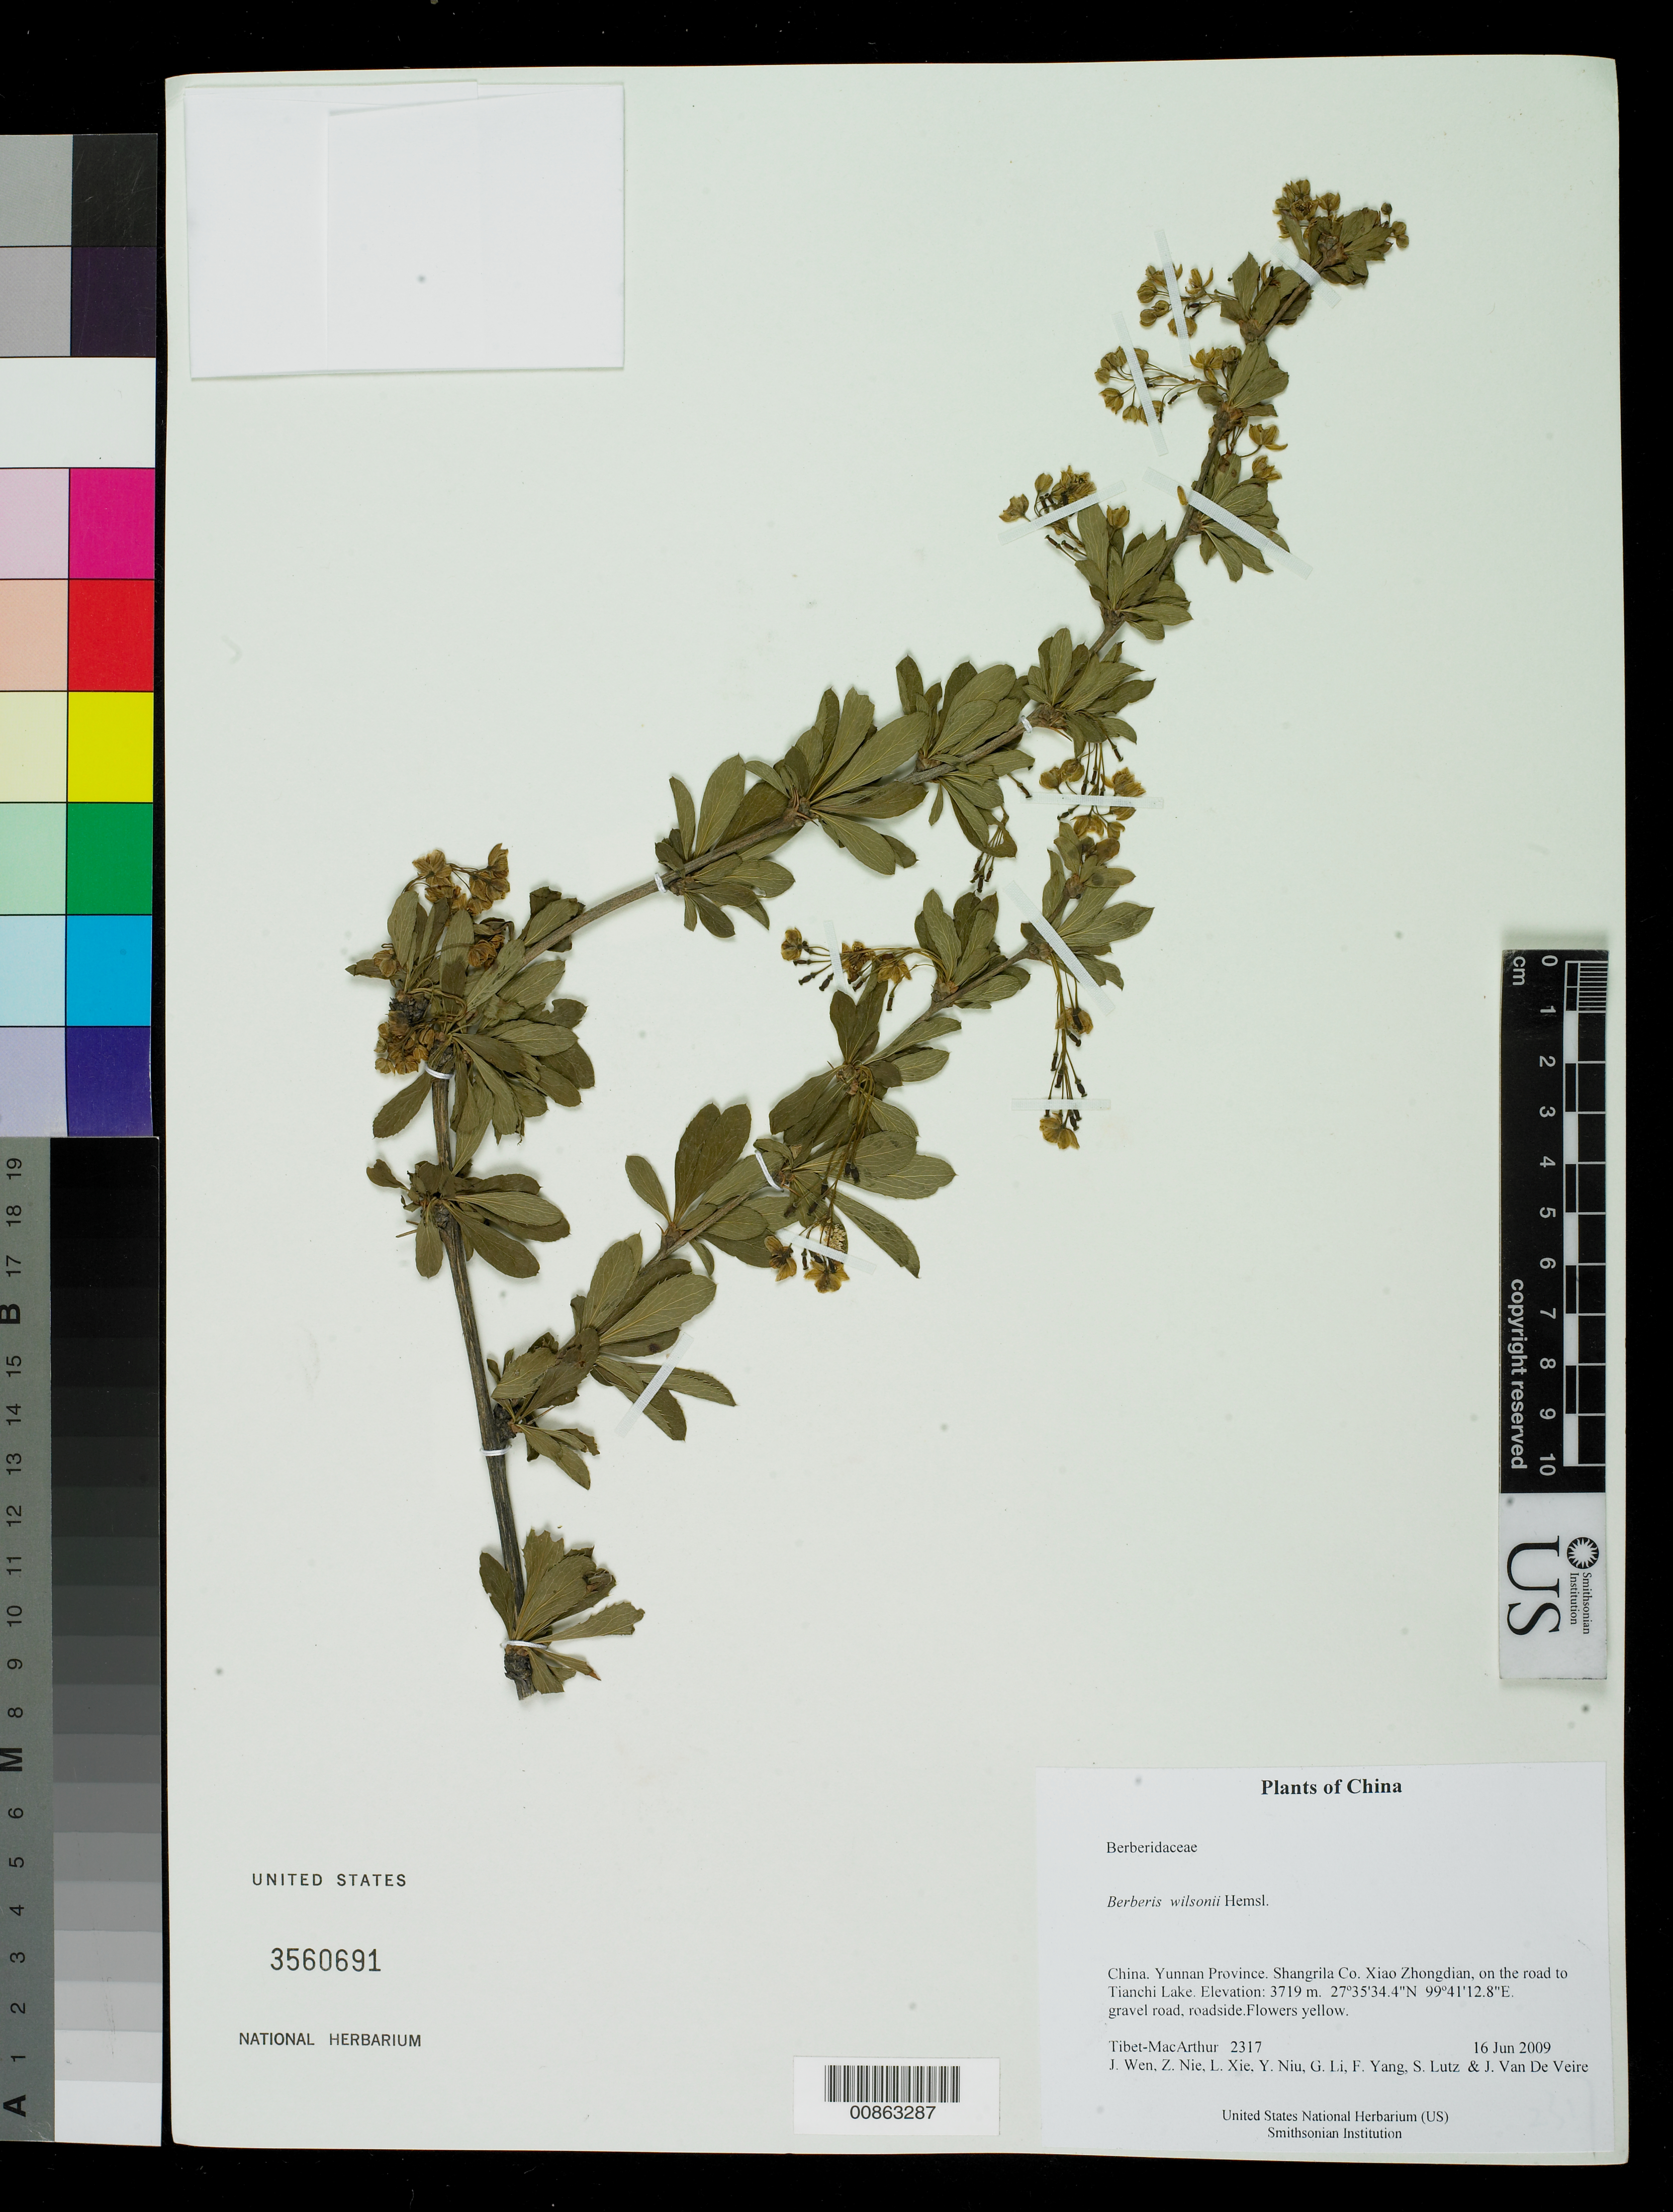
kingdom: Plantae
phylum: Tracheophyta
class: Magnoliopsida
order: Ranunculales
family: Berberidaceae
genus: Berberis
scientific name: Berberis wilsoniae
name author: Hemsl.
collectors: Tibet-MacArthur, J. Wen, Z. Nie, L. Xie, Y. Niu, G. Li, F. Yang, S. Lutz & J. Van De Veire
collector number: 2317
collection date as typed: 16 Jun 2009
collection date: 2009-06-16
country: China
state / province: Yunnan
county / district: Shangrila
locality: Xiao Zhongdian, on the road to Tianchi Lake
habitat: gravel road, roadside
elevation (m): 3719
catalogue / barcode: US 3560691